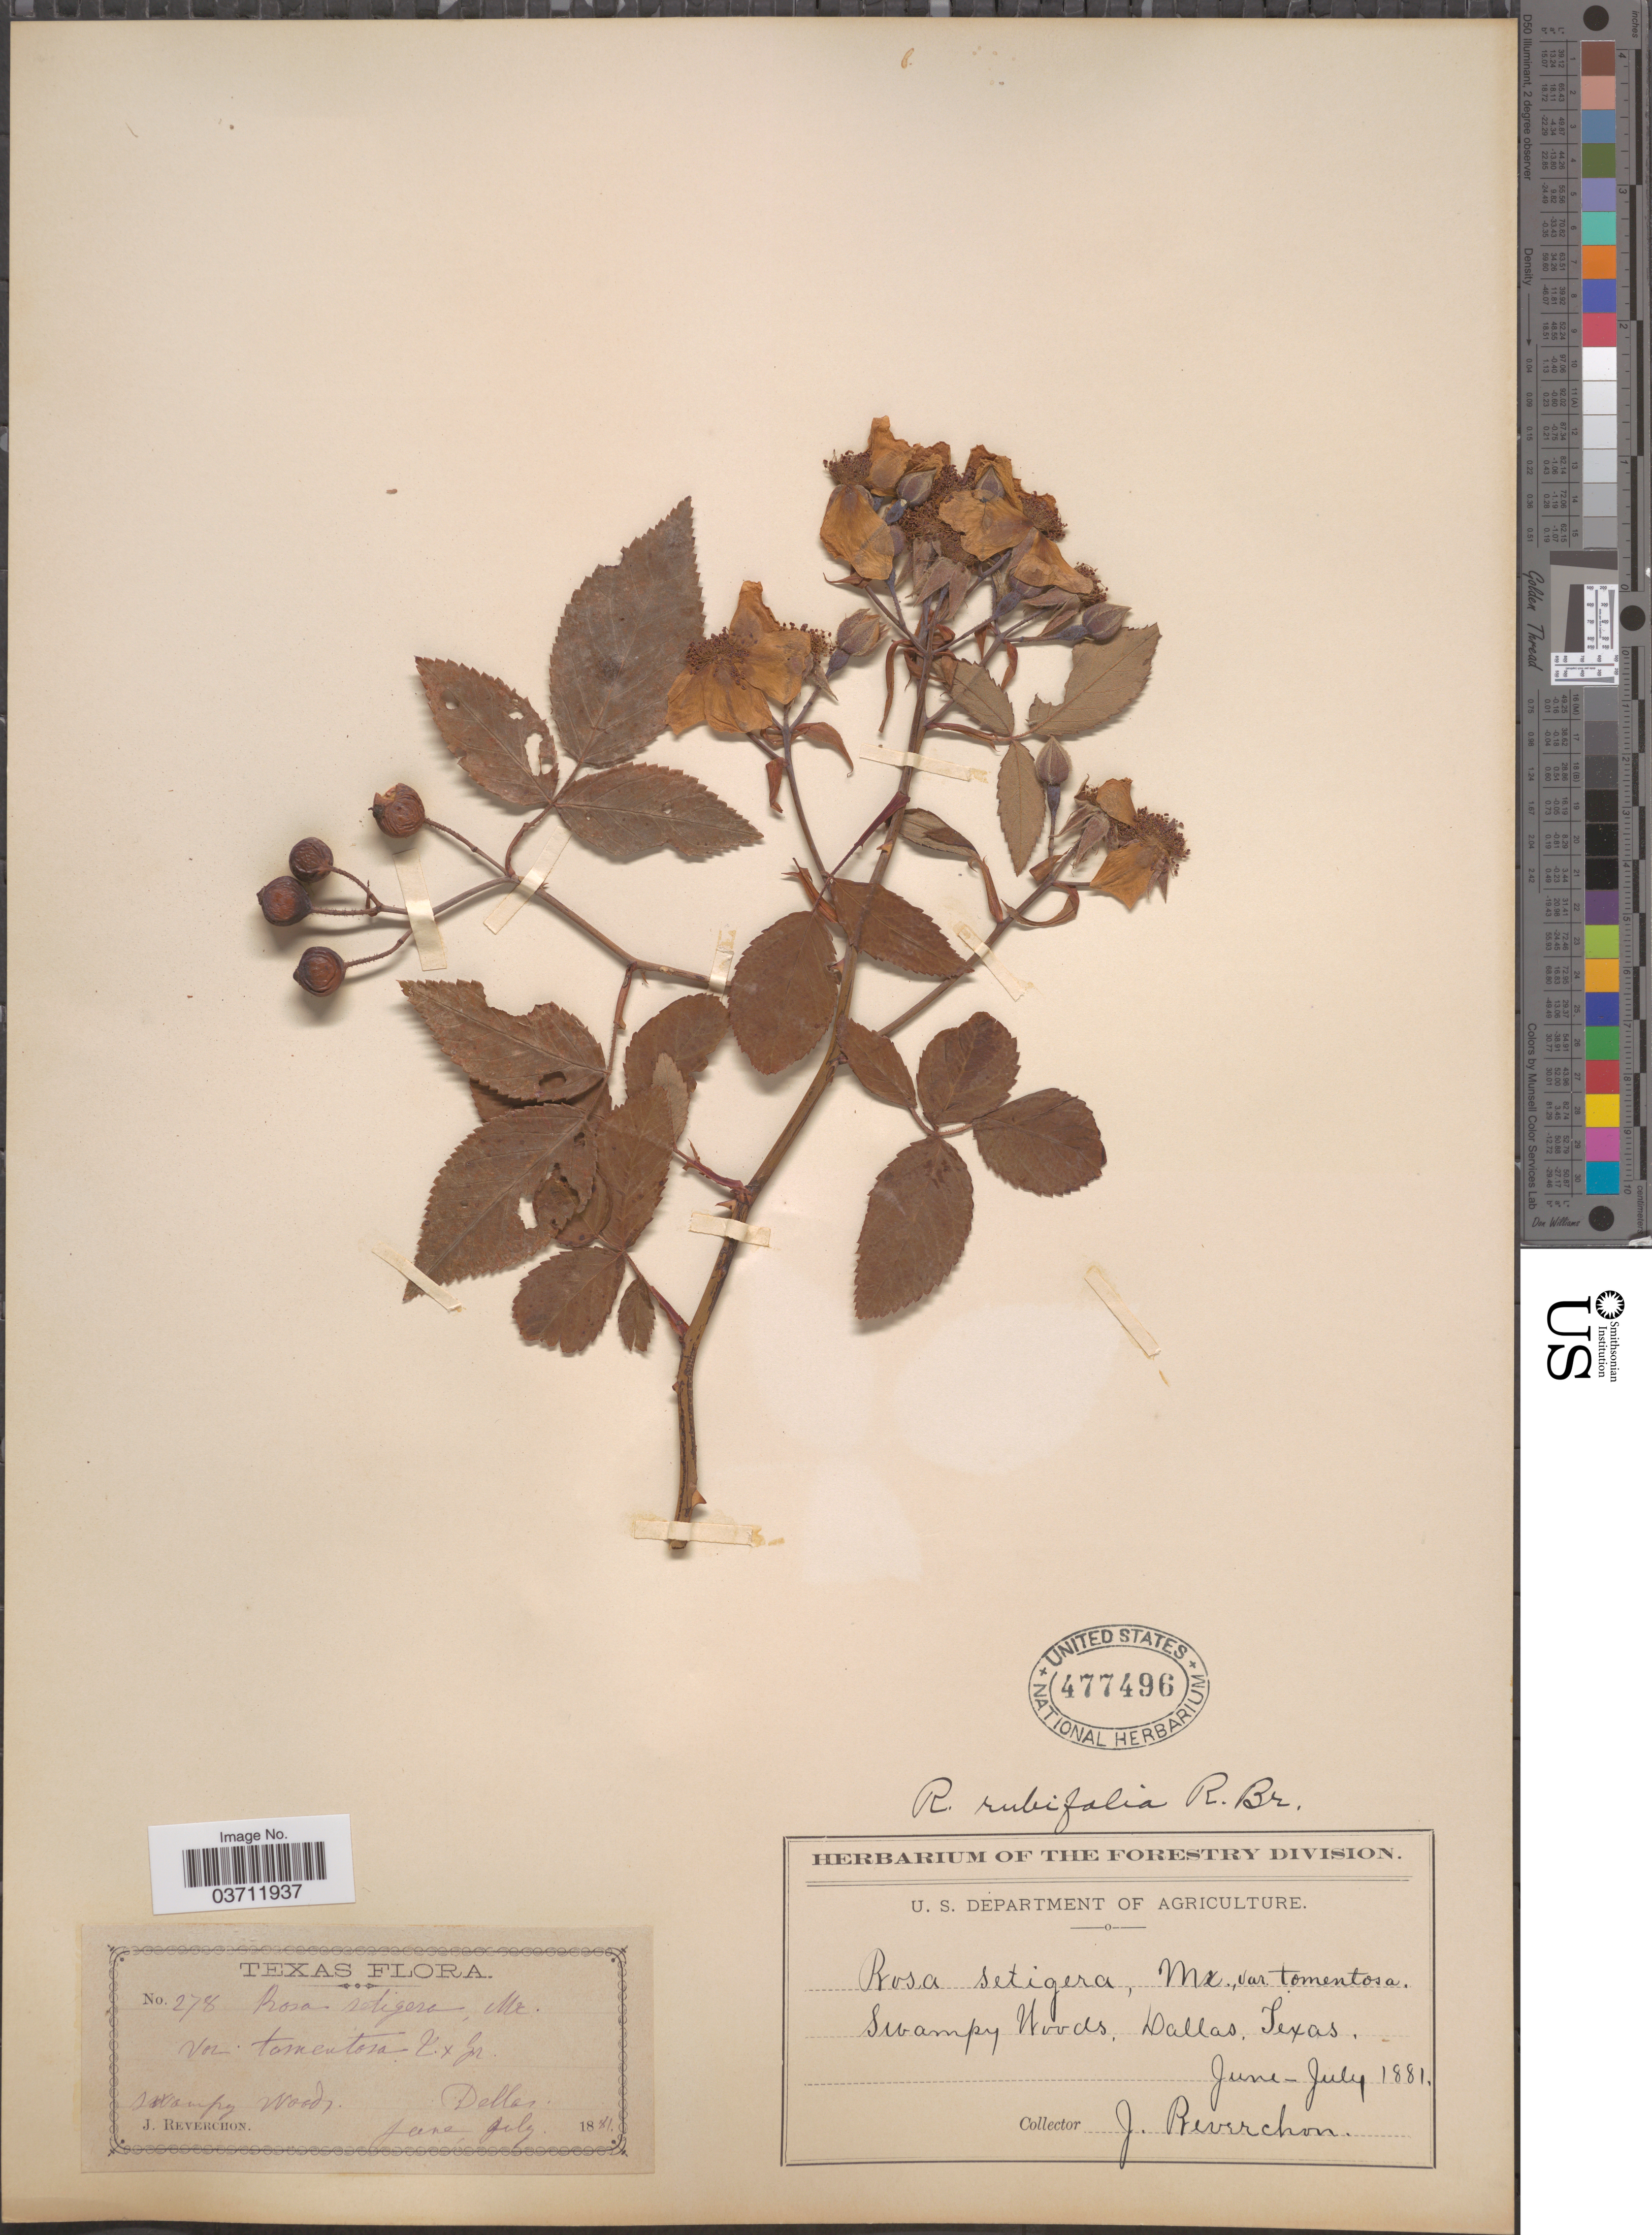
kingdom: Plantae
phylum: Tracheophyta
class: Magnoliopsida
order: Rosales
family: Rosaceae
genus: Rosa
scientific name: Rosa rubifolia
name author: R. Br.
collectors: J. Reverchon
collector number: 278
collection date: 1881-06/1881-07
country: United States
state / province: Texas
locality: Dallas.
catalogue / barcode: US 477496